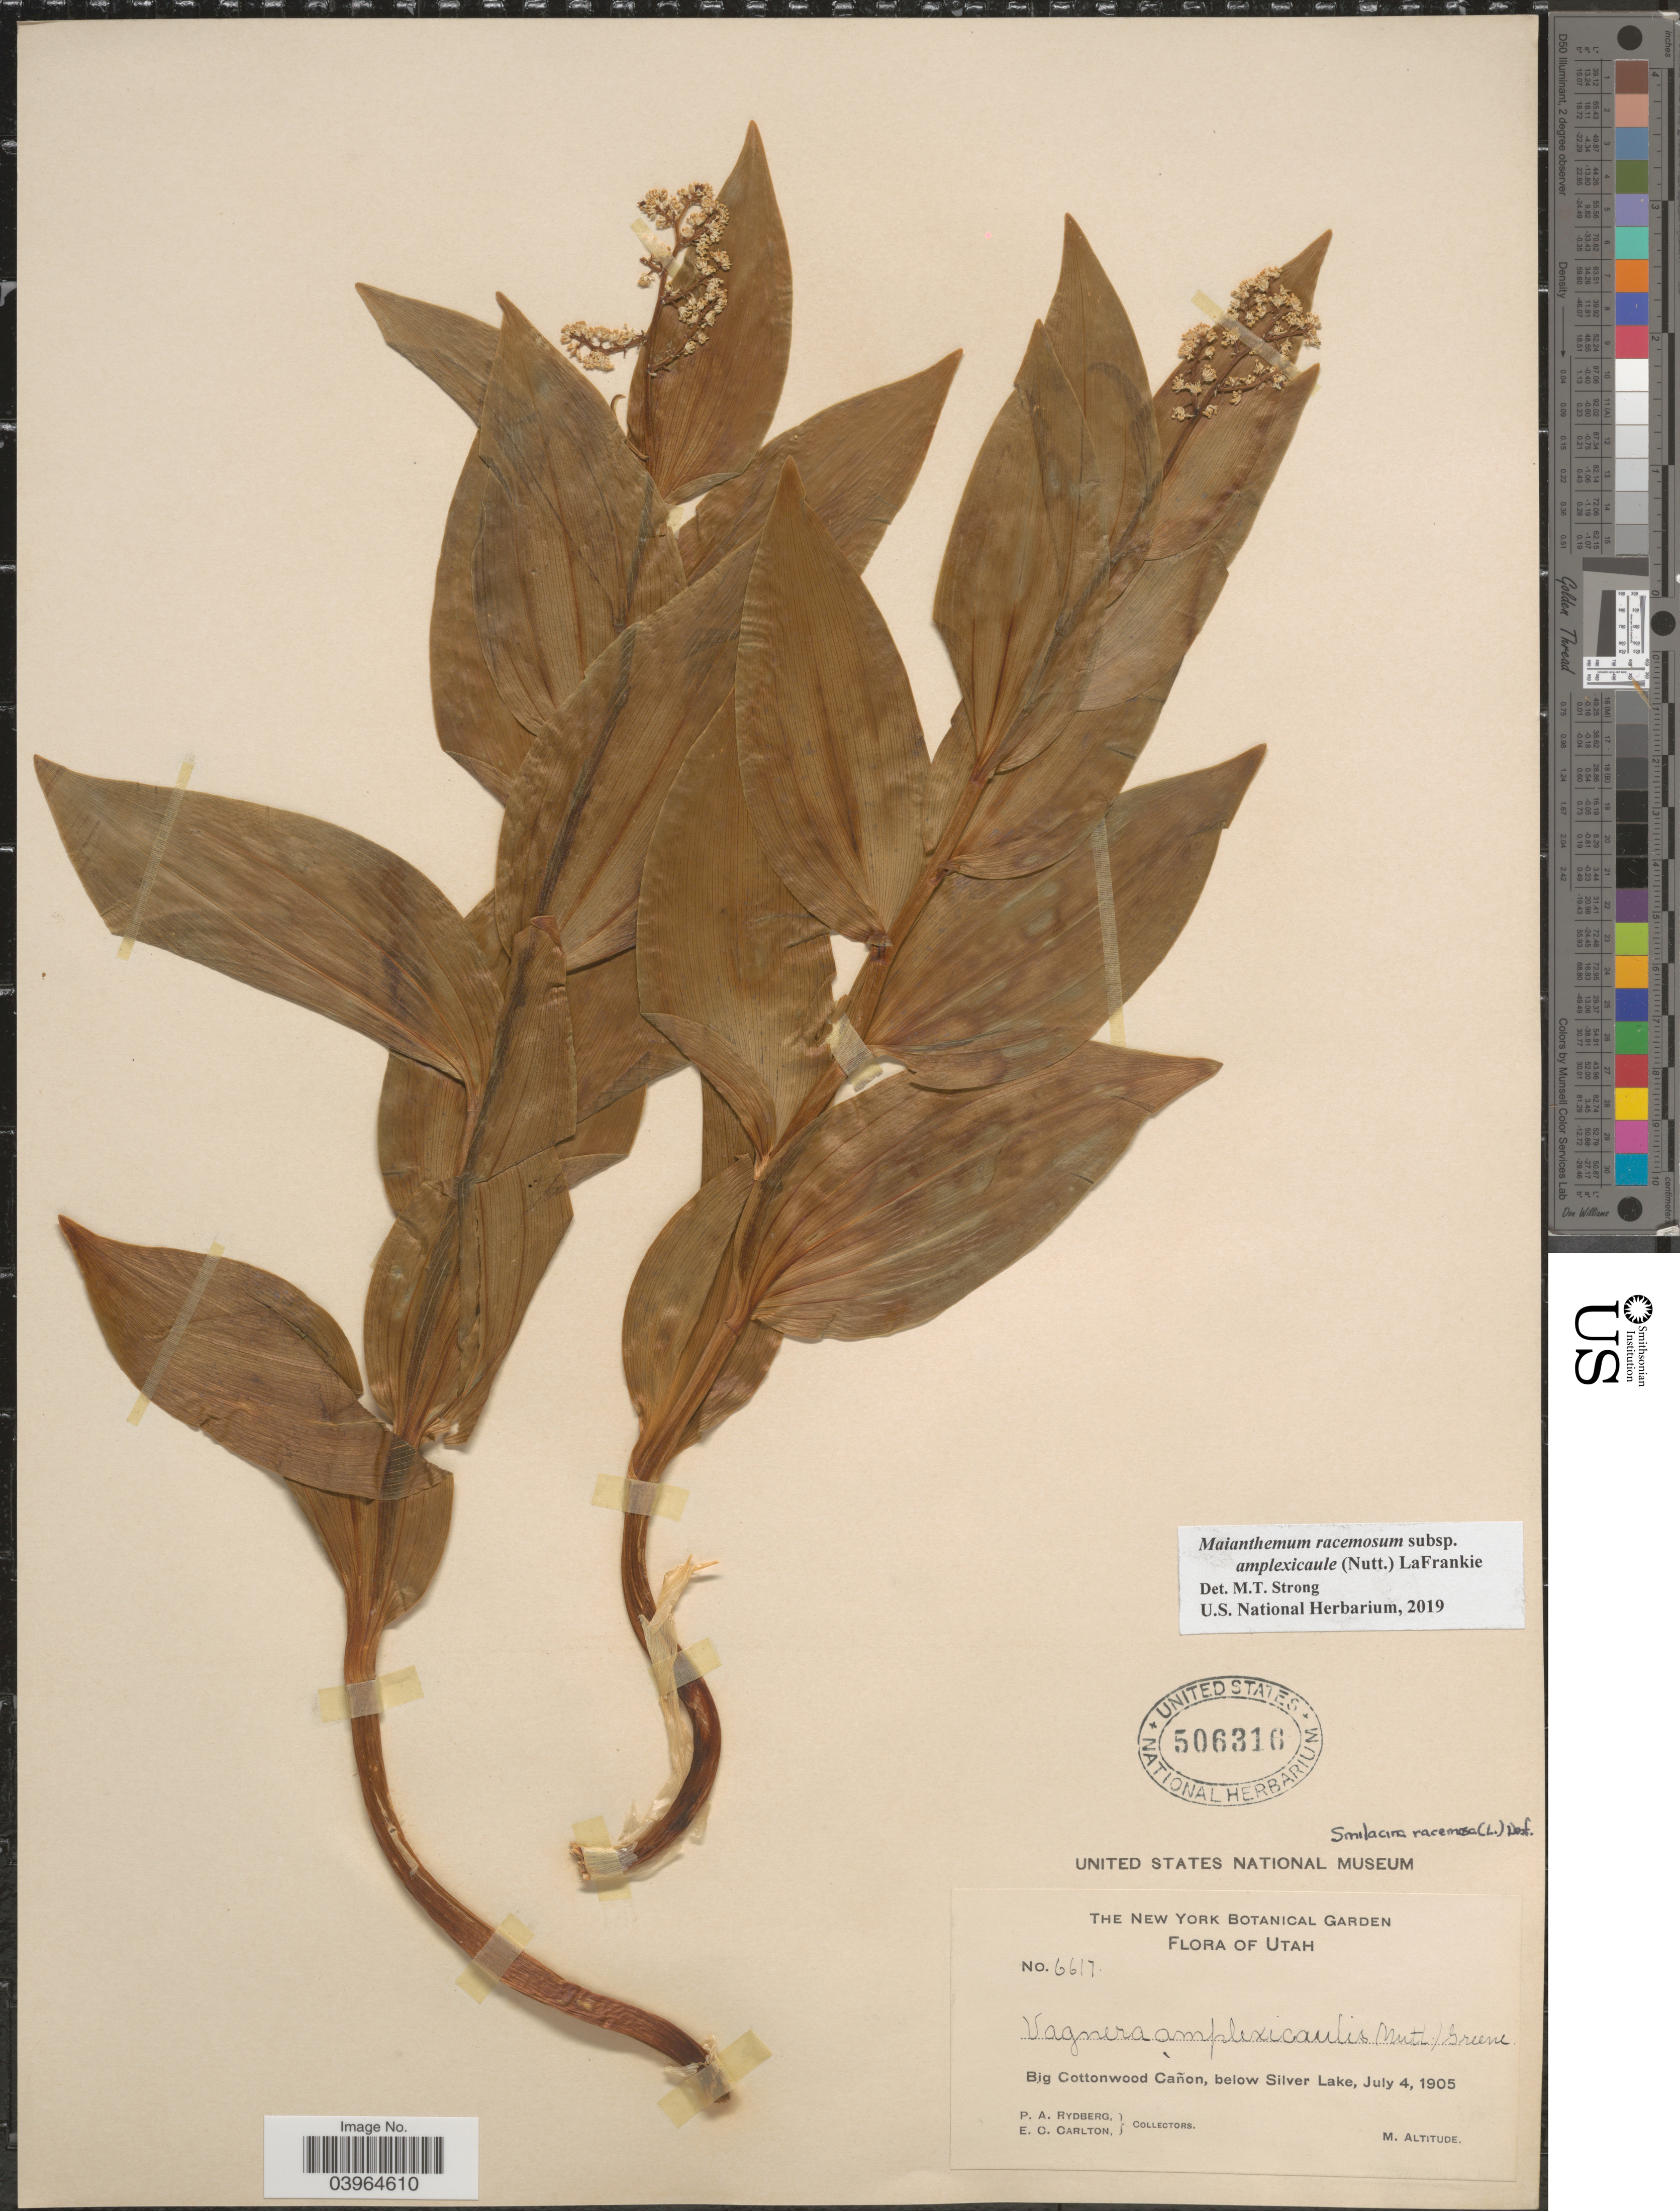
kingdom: Plantae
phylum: Tracheophyta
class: Liliopsida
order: Asparagales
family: Asparagaceae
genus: Maianthemum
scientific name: Maianthemum racemosum subsp. amplexicaule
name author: (Nutt.) LaFrankie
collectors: P. A. Rydberg & E. Carlton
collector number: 6617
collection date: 1905-07-04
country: United States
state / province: Utah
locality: Big Cottonwood Cañon, below Silver Lake.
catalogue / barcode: US 506316